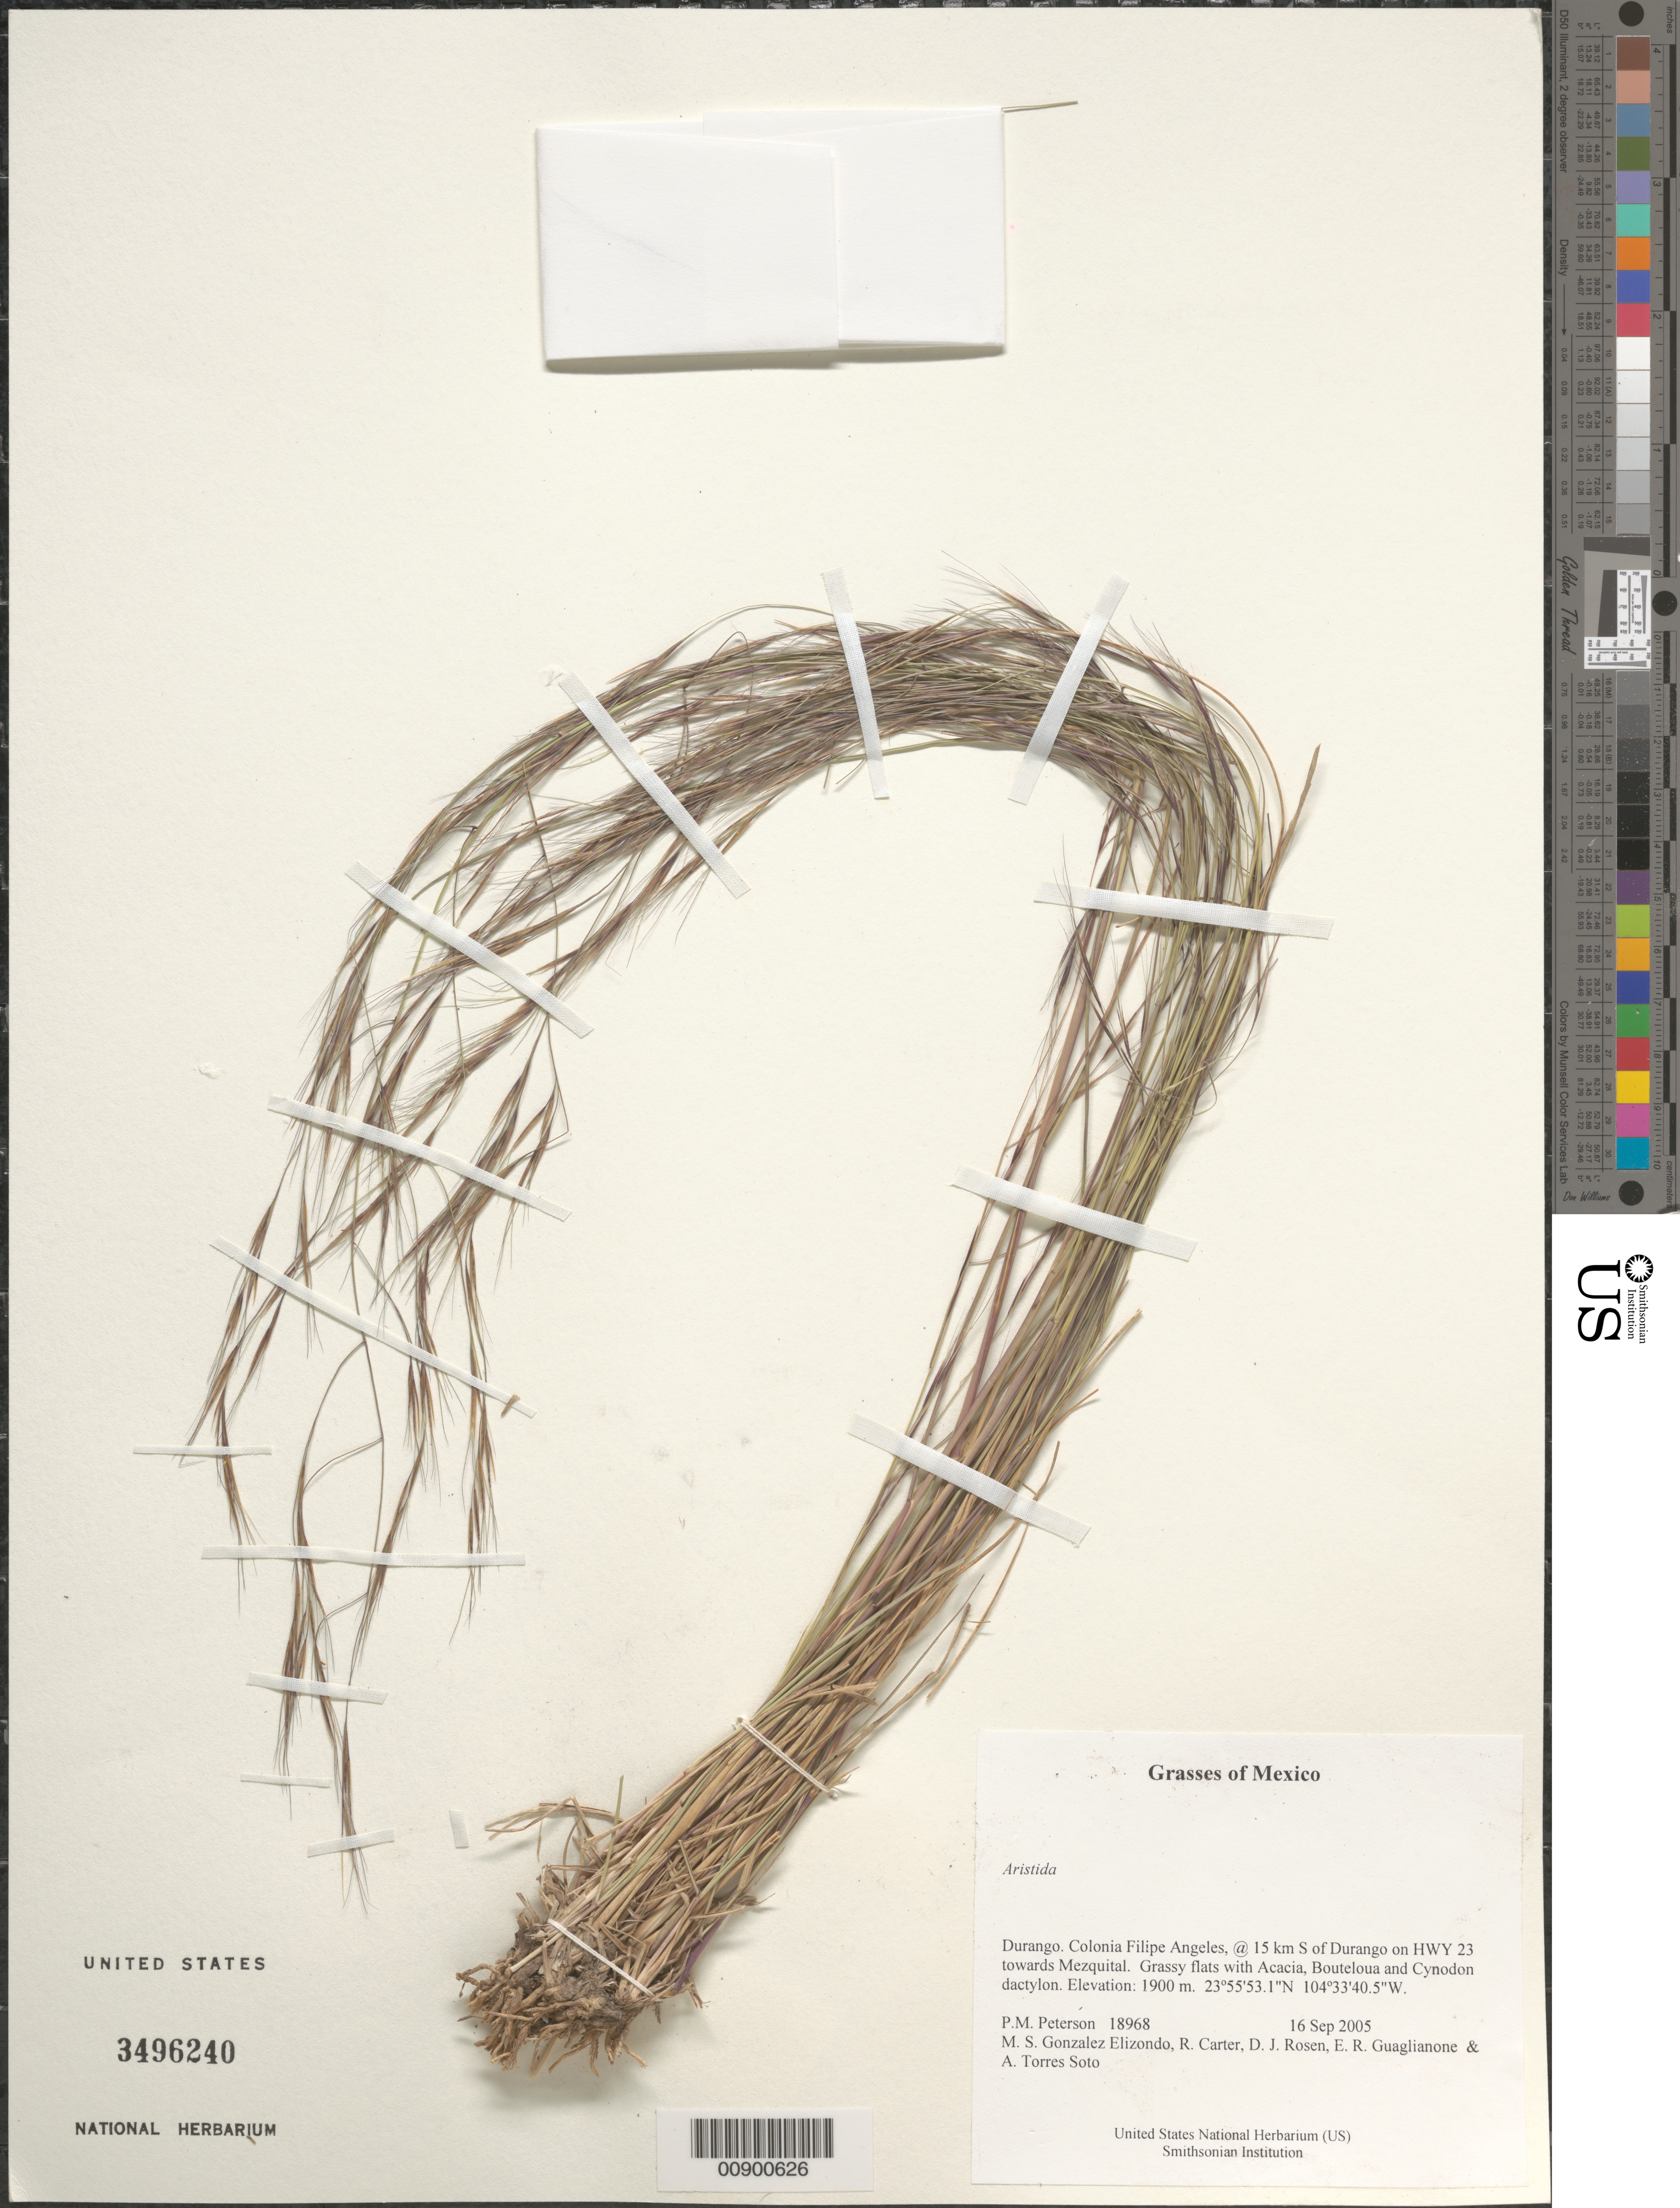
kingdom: Plantae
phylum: Tracheophyta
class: Liliopsida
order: Poales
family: Poaceae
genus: Aristida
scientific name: Aristida sp.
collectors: P. M. Peterson, M. S. González-Elizondo, R. Carter, D. J. Rosen, E. R. Guaglianone & A. Torres Soto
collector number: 18968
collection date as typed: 16 Sep 2005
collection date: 2005-09-16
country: Mexico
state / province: Durango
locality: Colonia Filipe Angeles, @ 15 km S of Durango on HWY 23 towards Mezquital. Grassy flats with Acacia, Bouteloua and Cynodon dactylon.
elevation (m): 1900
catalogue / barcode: US 3496240